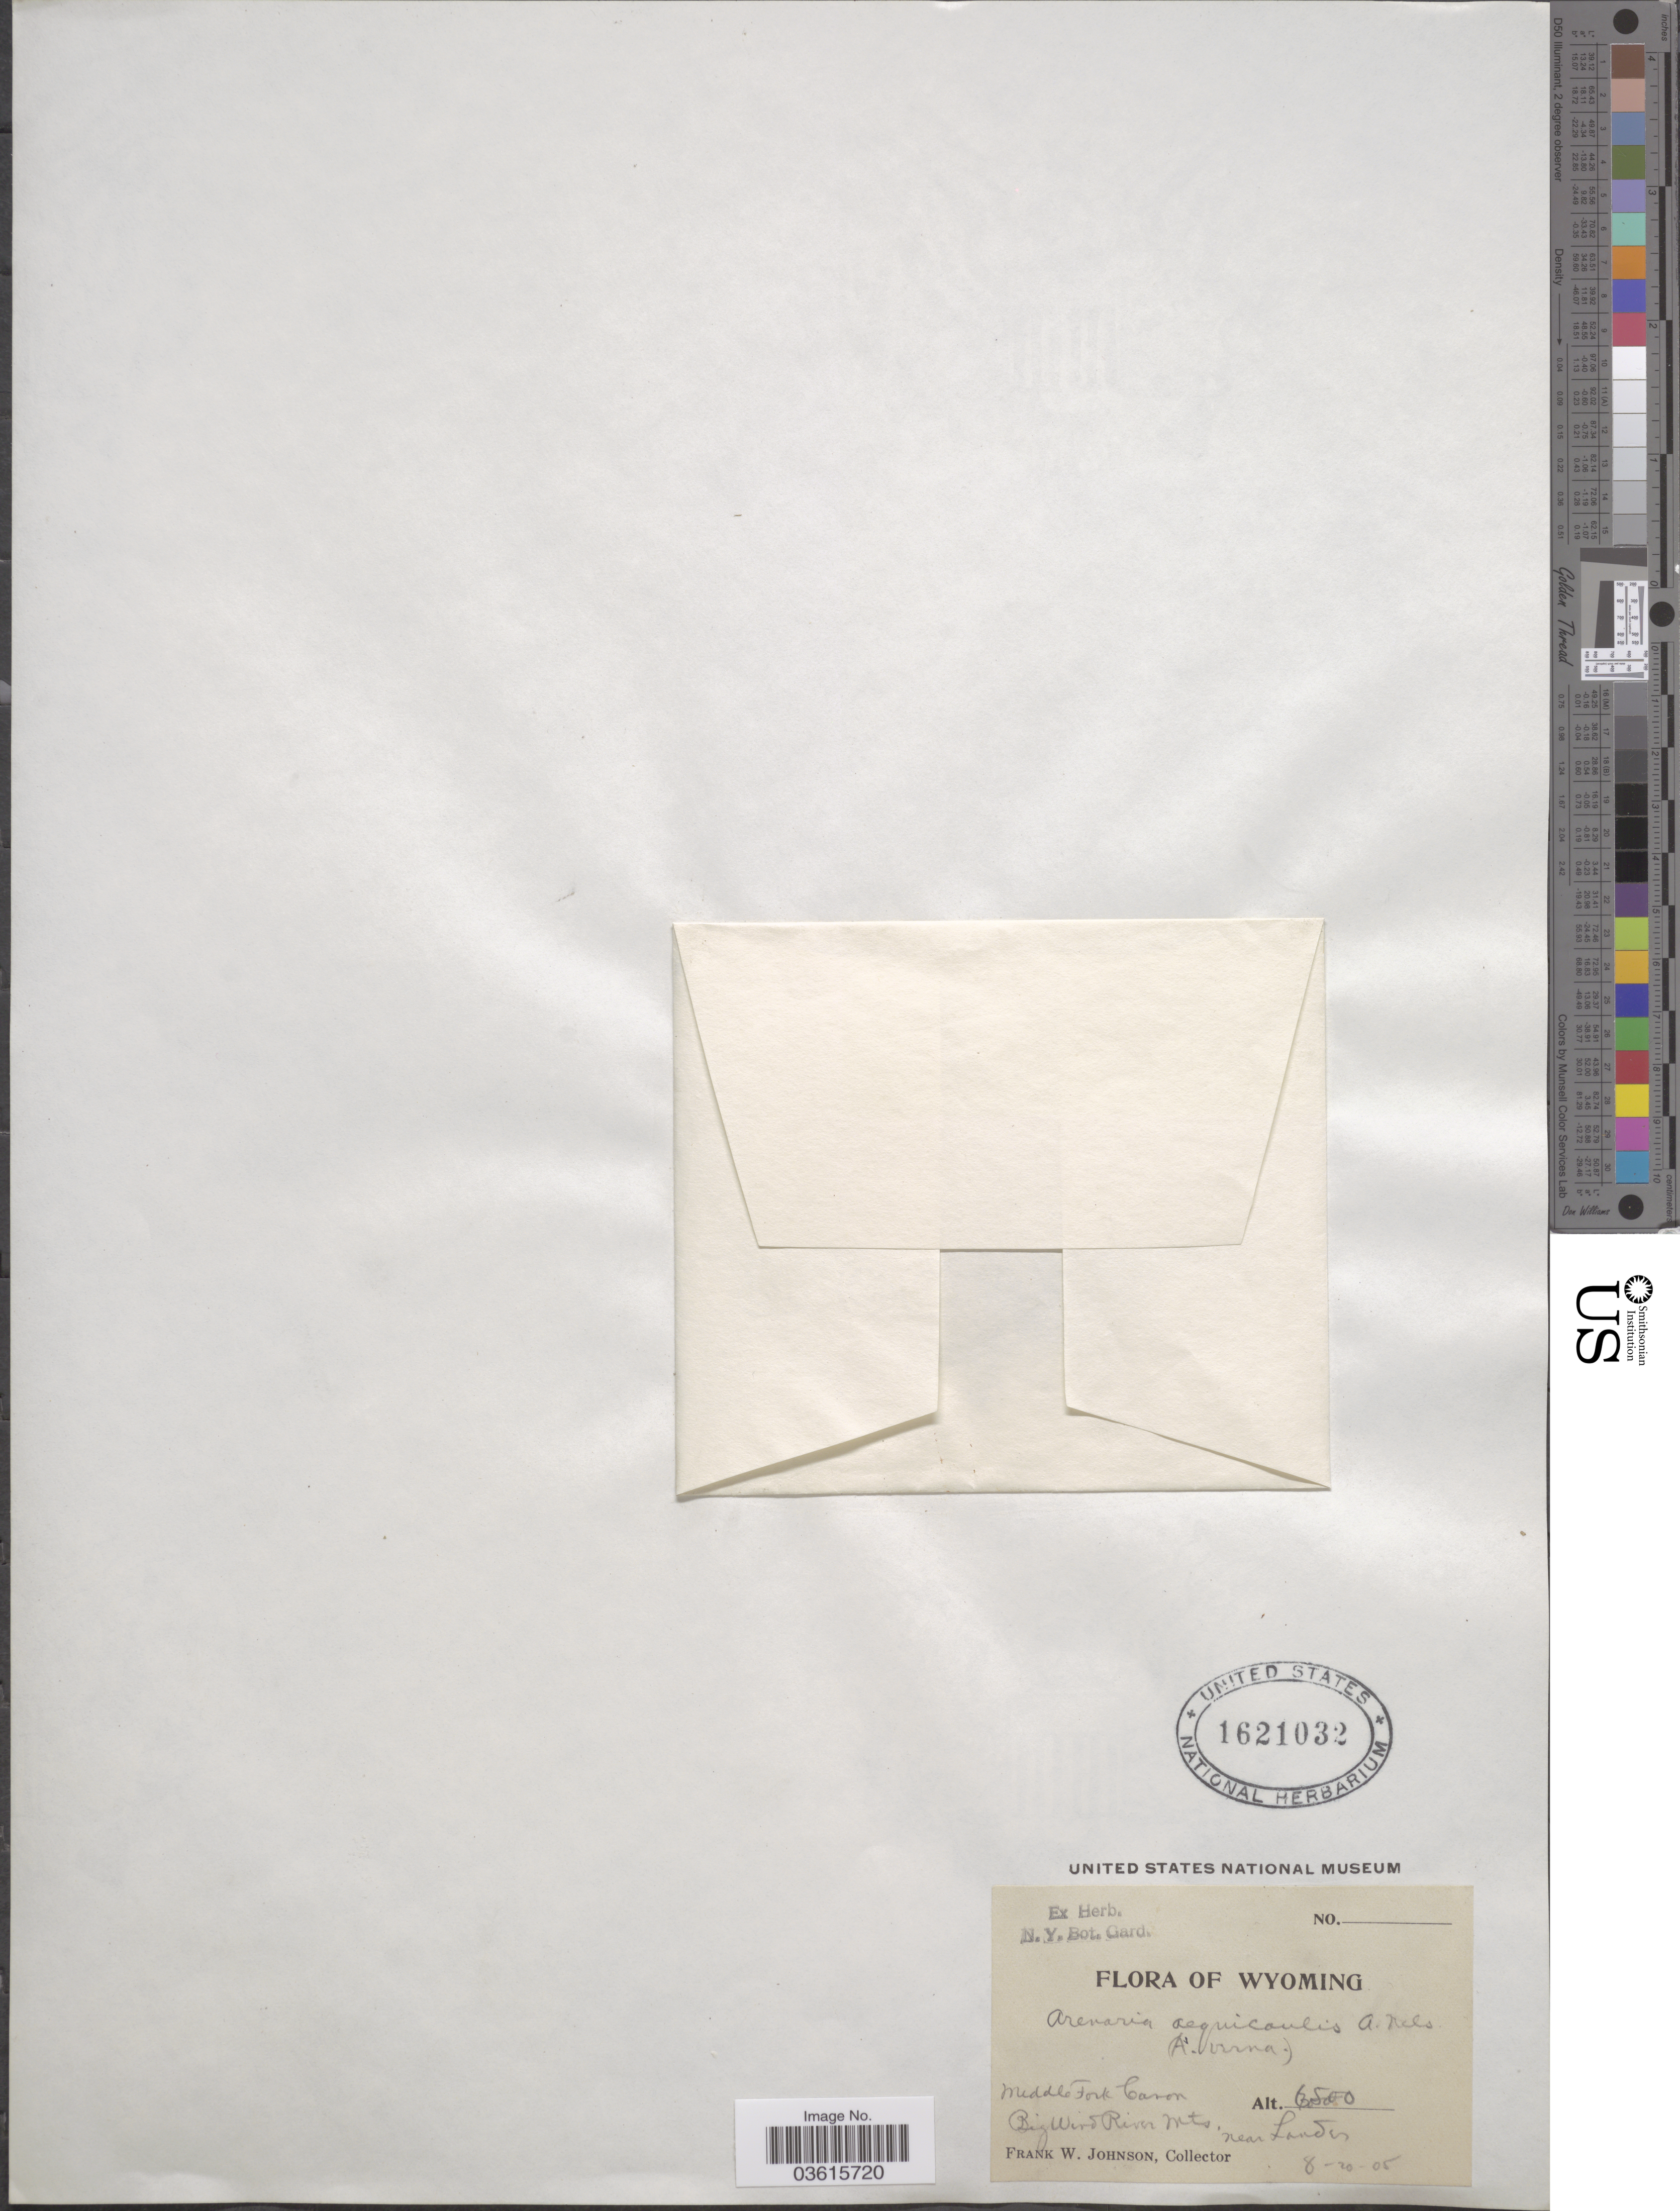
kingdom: Plantae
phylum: Tracheophyta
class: Magnoliopsida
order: Caryophyllales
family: Caryophyllaceae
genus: Minuartia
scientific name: Minuartia verna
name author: (L.) Hiern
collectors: F. W. Johnson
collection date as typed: Transcribed d/m/y: 20/8/5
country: United States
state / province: Wyoming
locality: Middle Fork Canon. Big Wind River Mts. near Landes.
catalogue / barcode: US 1621032